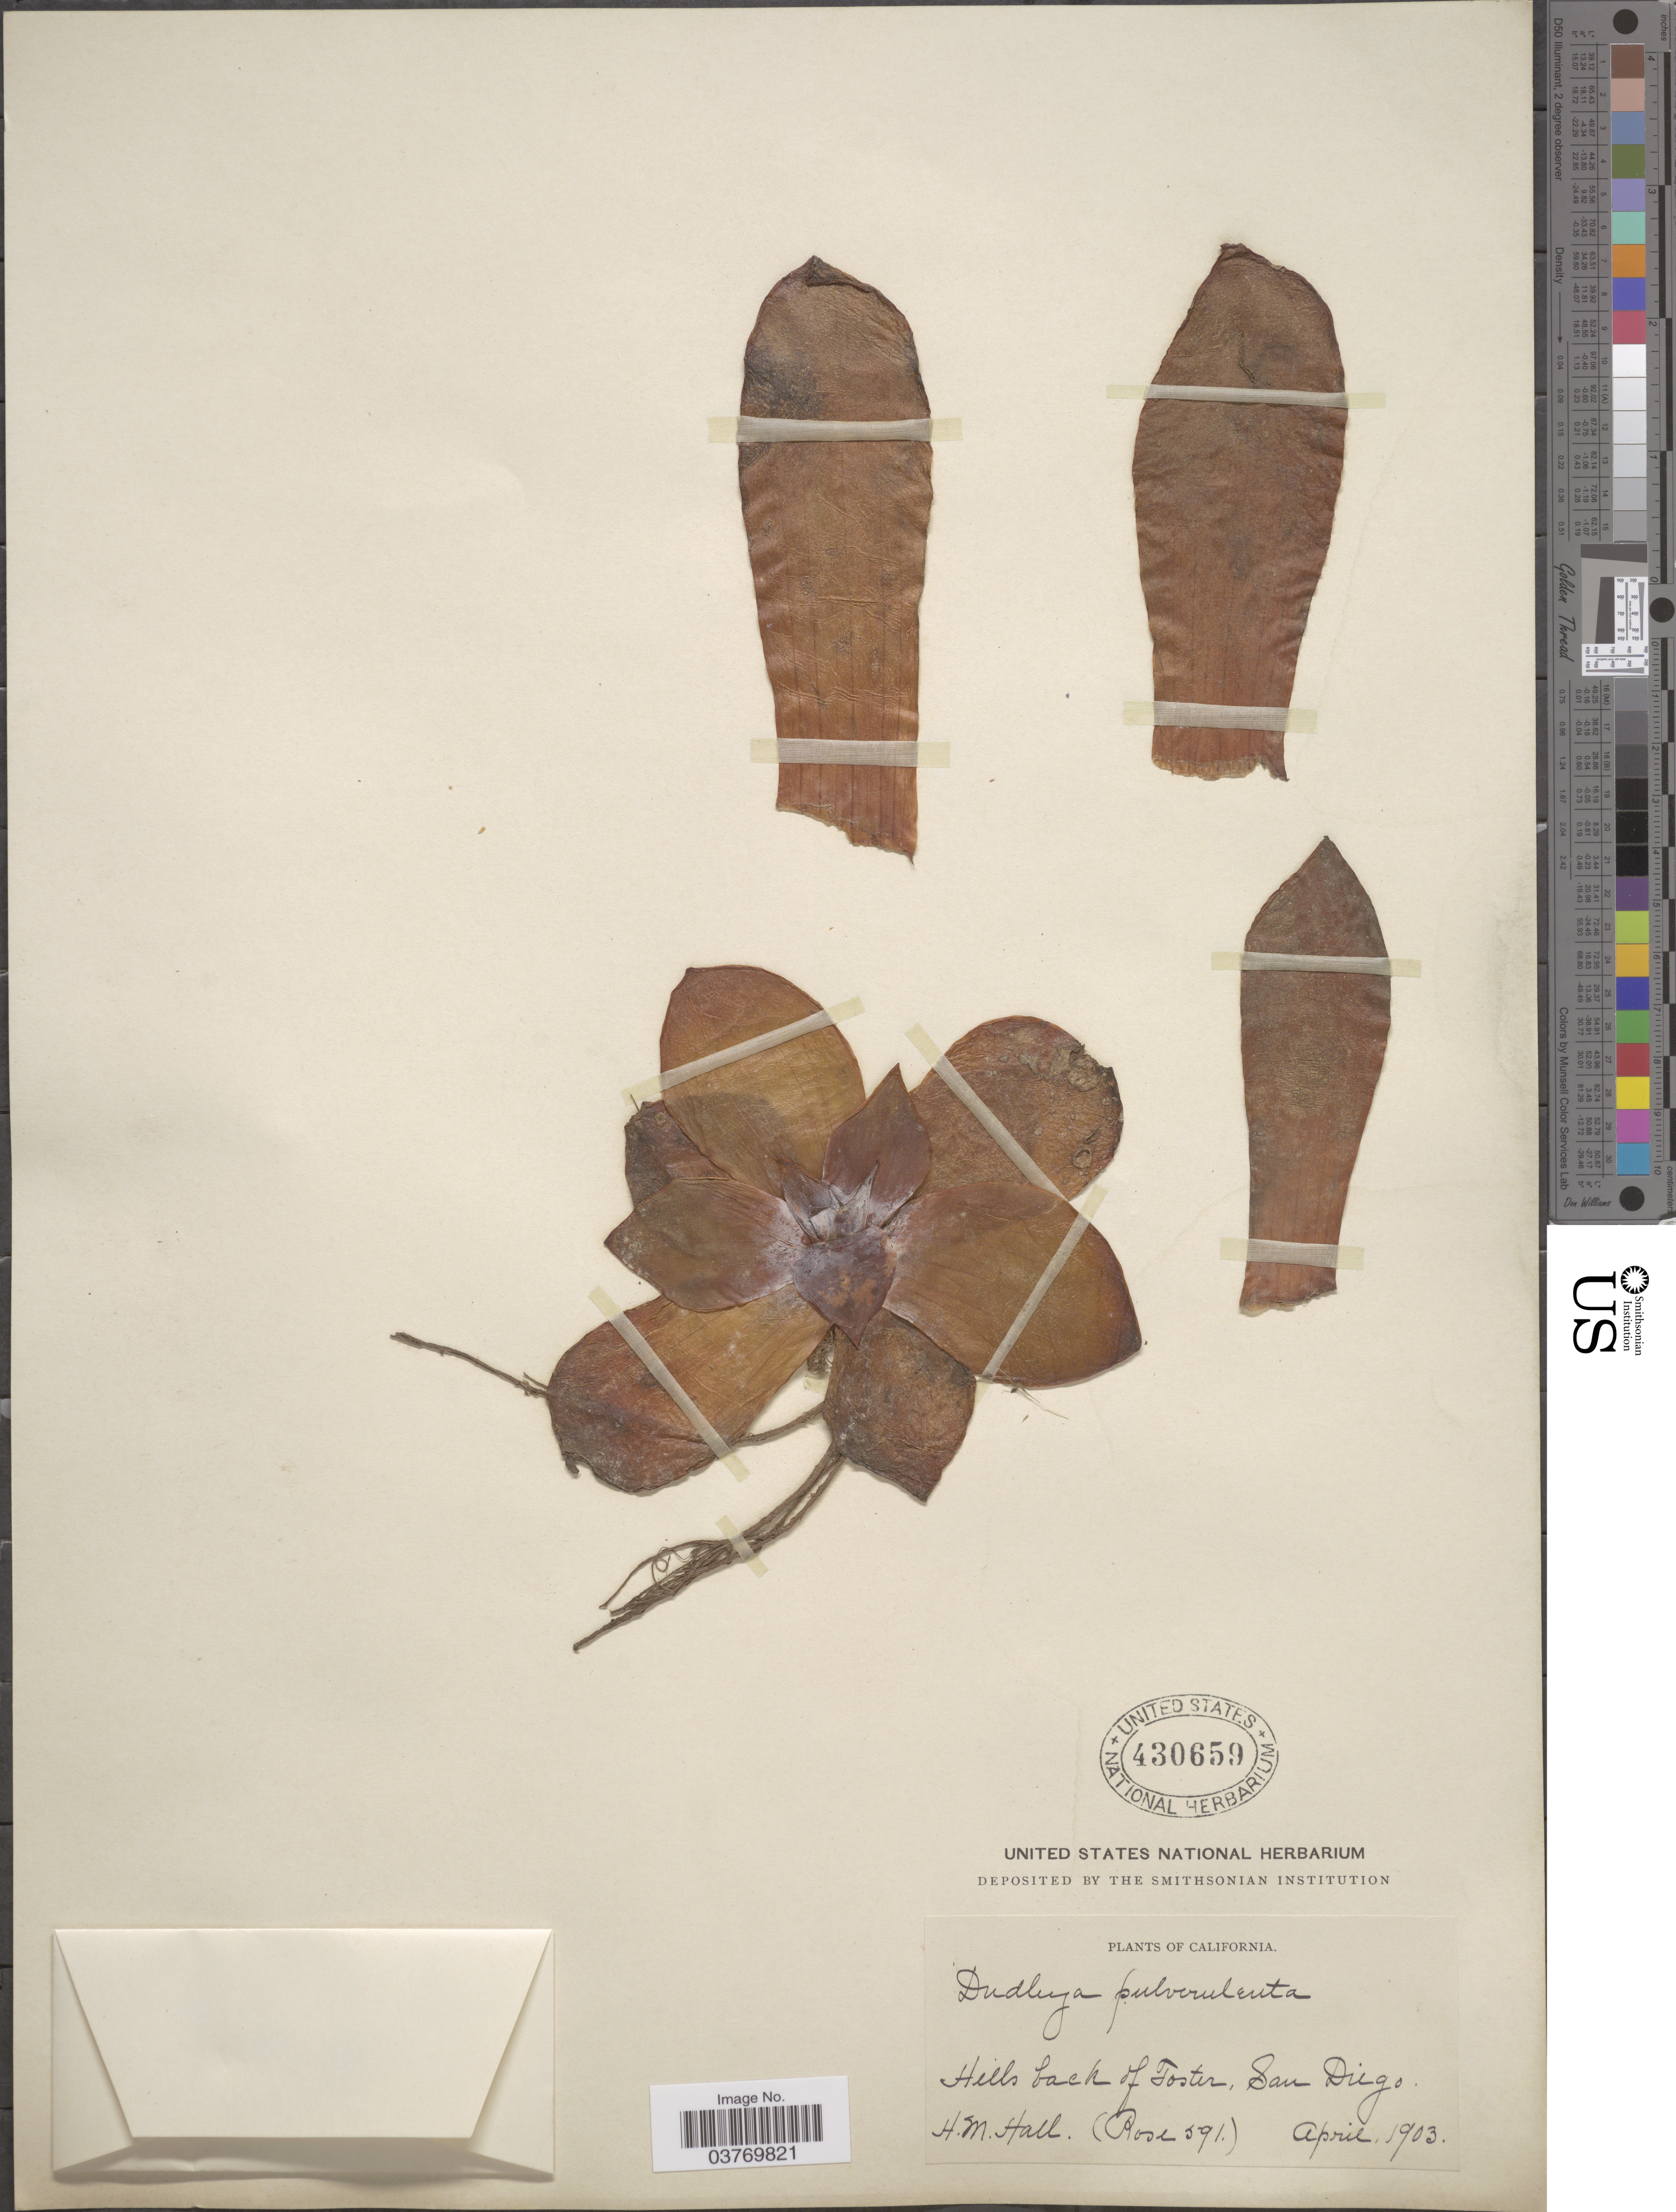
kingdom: Plantae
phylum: Tracheophyta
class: Magnoliopsida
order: Saxifragales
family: Crassulaceae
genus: Dudleya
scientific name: Dudleya pulverulenta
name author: (Nutt.) Britton & Rose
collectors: H. M. Hall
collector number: Rose 591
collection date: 1903-04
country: United States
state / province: California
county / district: San Diego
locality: Hills back of Foster, San Diego.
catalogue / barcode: US 430659